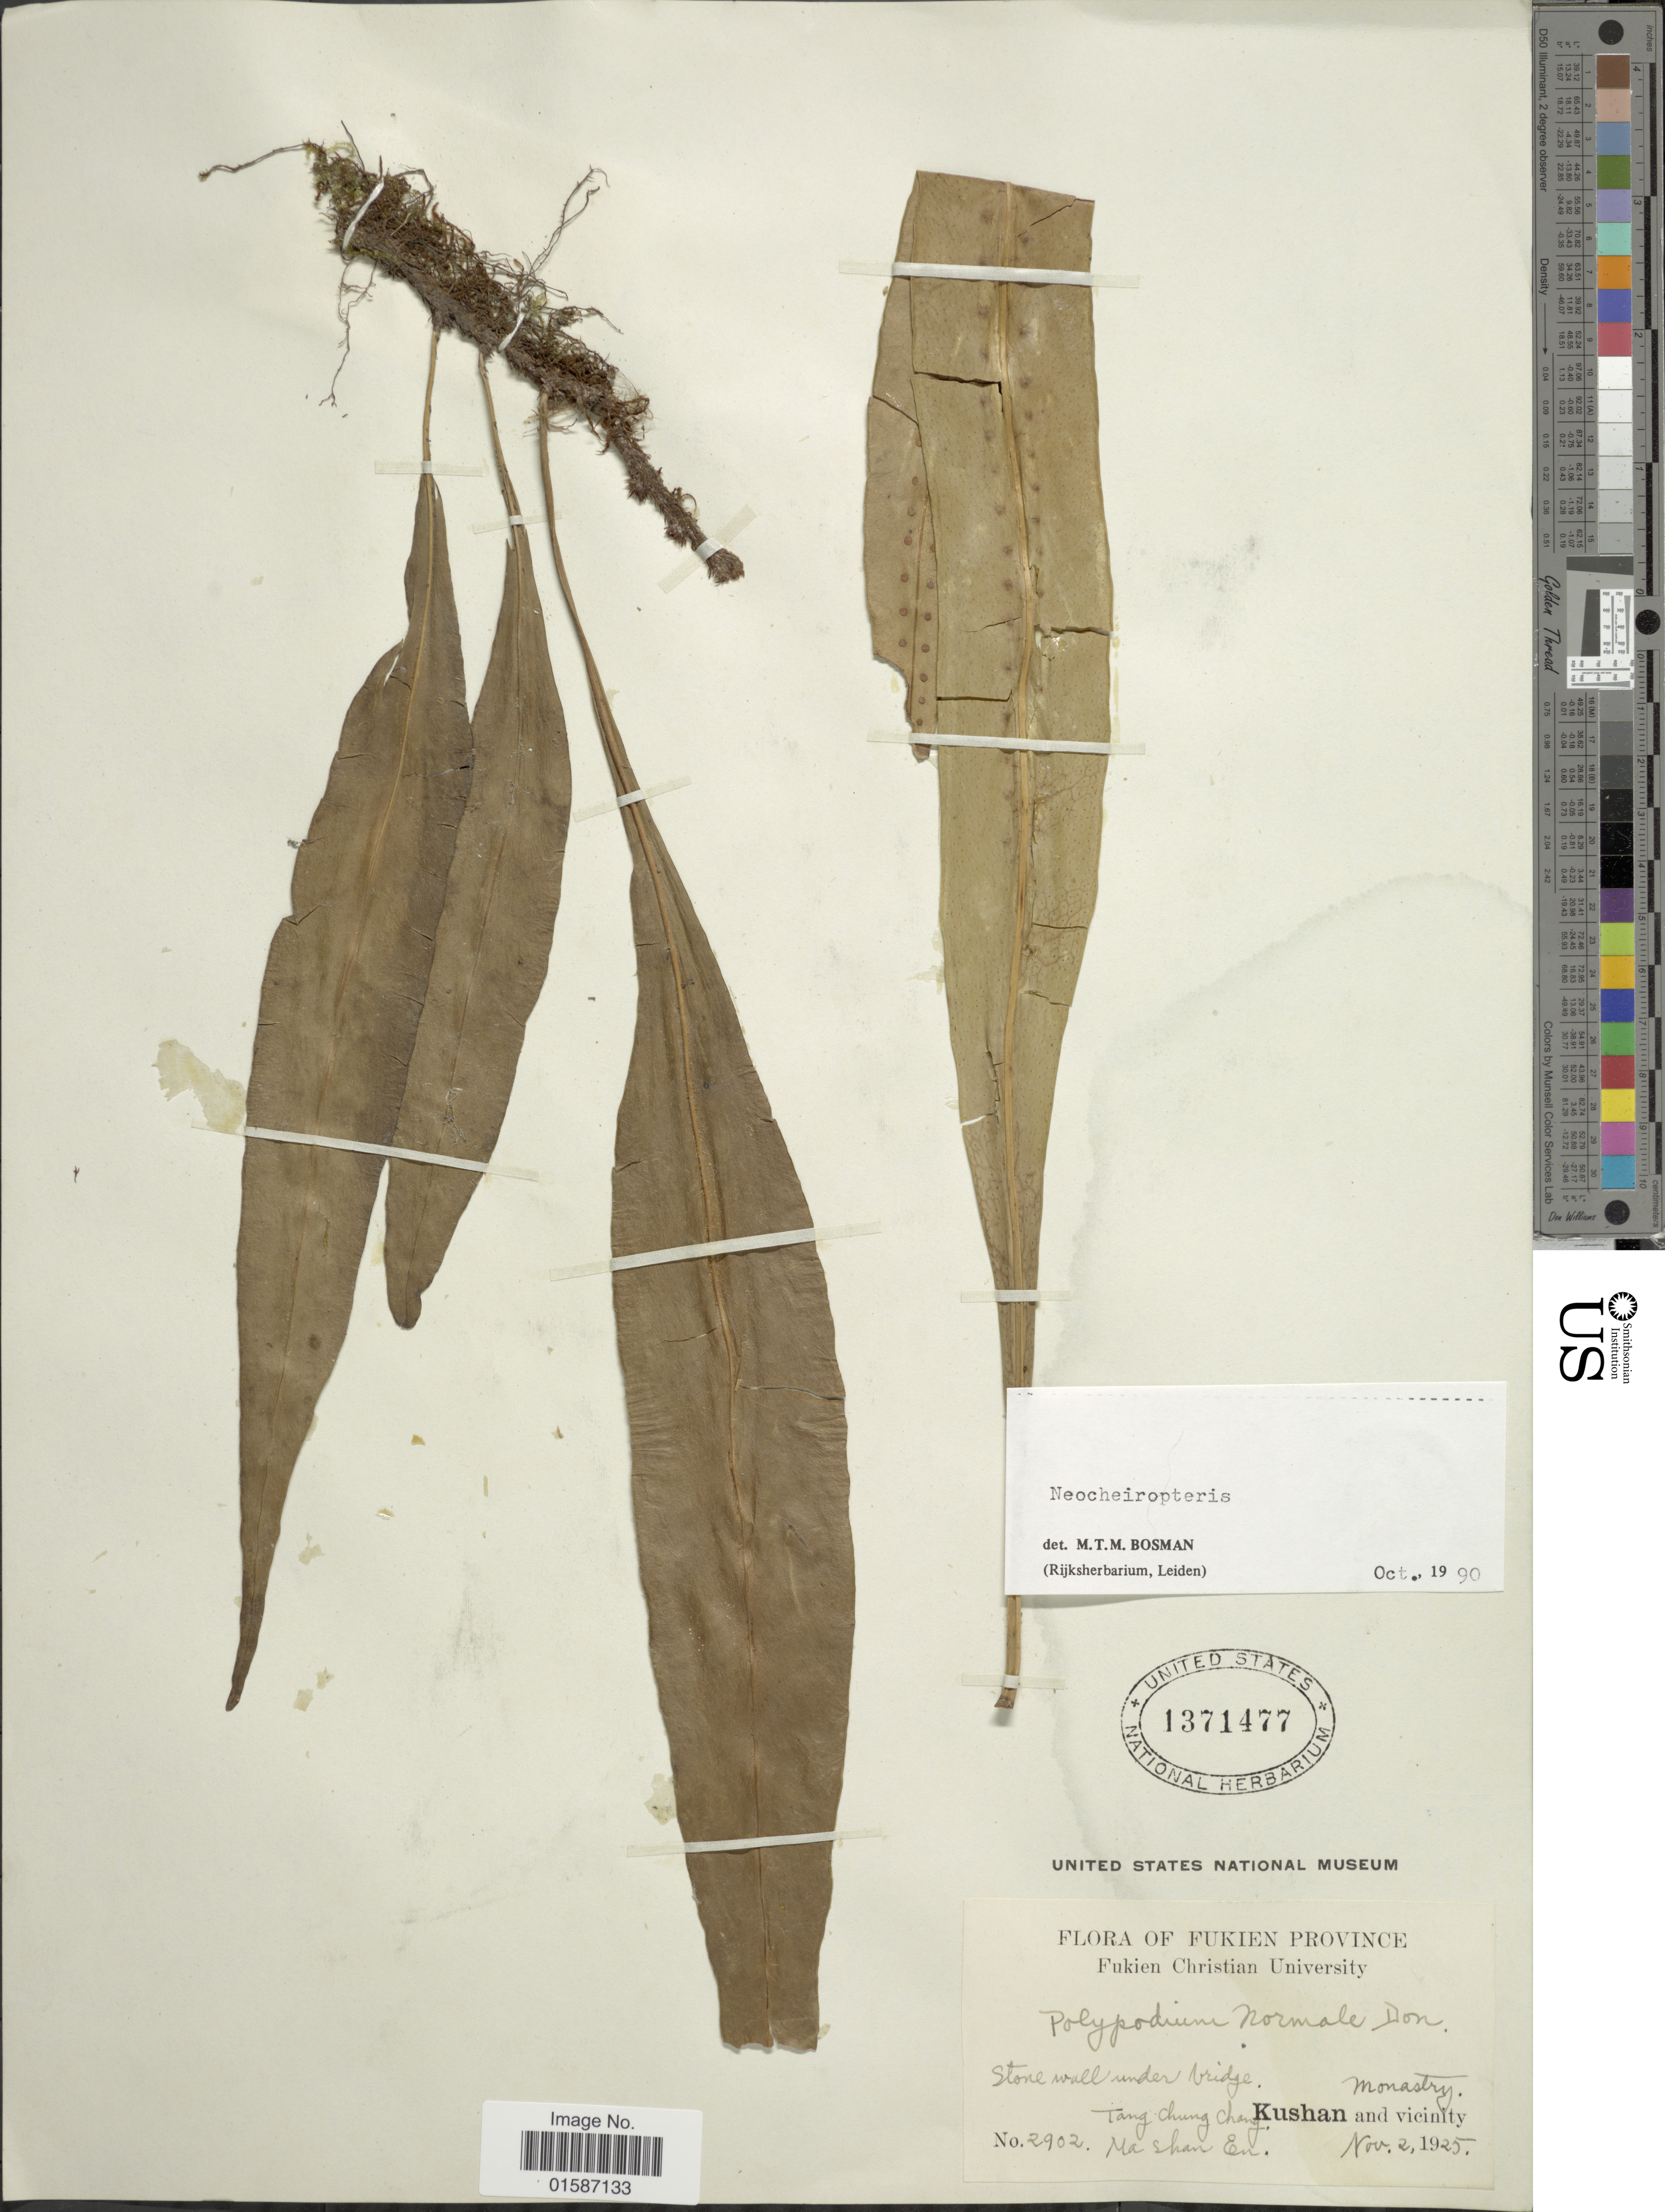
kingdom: Plantae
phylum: Tracheophyta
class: Polypodiopsida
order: Polypodiales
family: Polypodiaceae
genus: Tricholepidium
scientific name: Tricholepidium normale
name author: (D. Don) Ching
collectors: T. C. Chang & M. En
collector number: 2902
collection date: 1925-11-02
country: China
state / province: Fujian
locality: Fukien Province, Kushan and vicinity, Monastry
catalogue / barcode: US 1371477